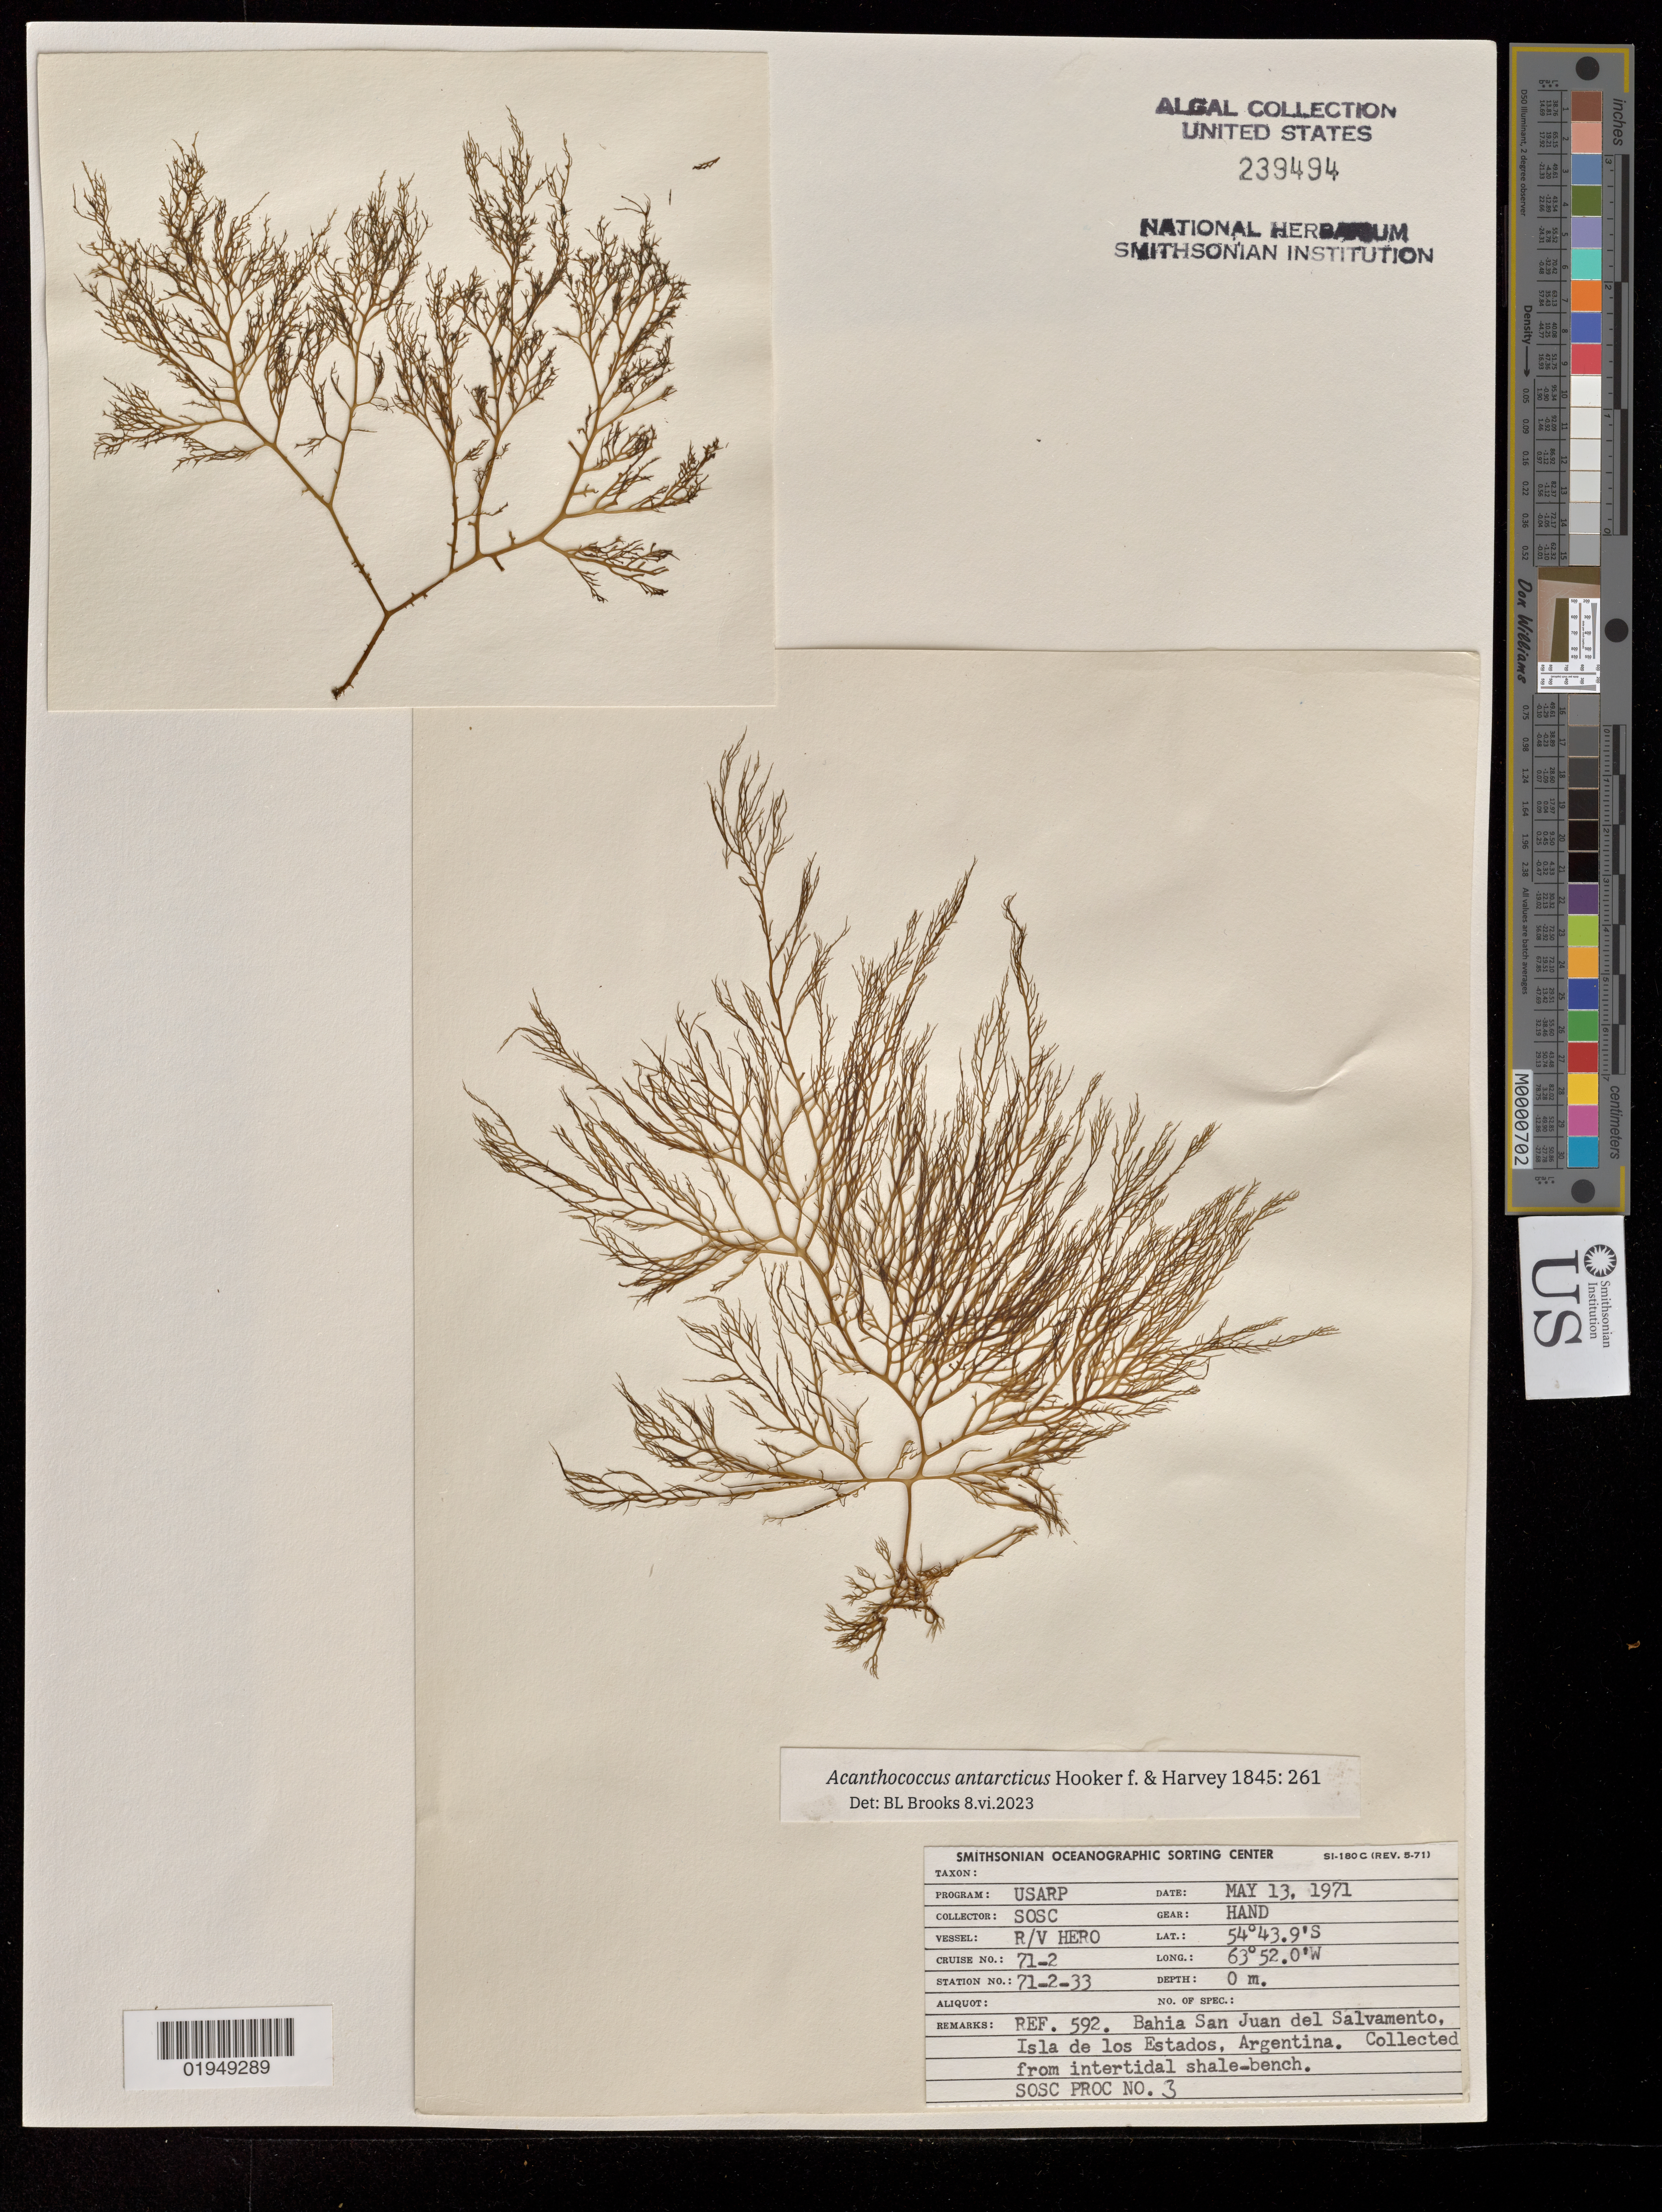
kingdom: Plantae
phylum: Rhodophyta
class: Florideophyceae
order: Gigartinales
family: Cystocloniaceae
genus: Acanthococcus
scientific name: Acanthococcus antarcticus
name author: Hook. f. & Harv.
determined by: Brooks, B. L., (BOT), Smithsonian Institution - National Museum of Natural History (UNITED STATES)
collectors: SOSC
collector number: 3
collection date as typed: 13 May 1971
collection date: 1971-05-13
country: Argentina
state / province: Tierra del Fuego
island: Isla de los Estados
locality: Bahia San Juan del Salvamento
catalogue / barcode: US 239494